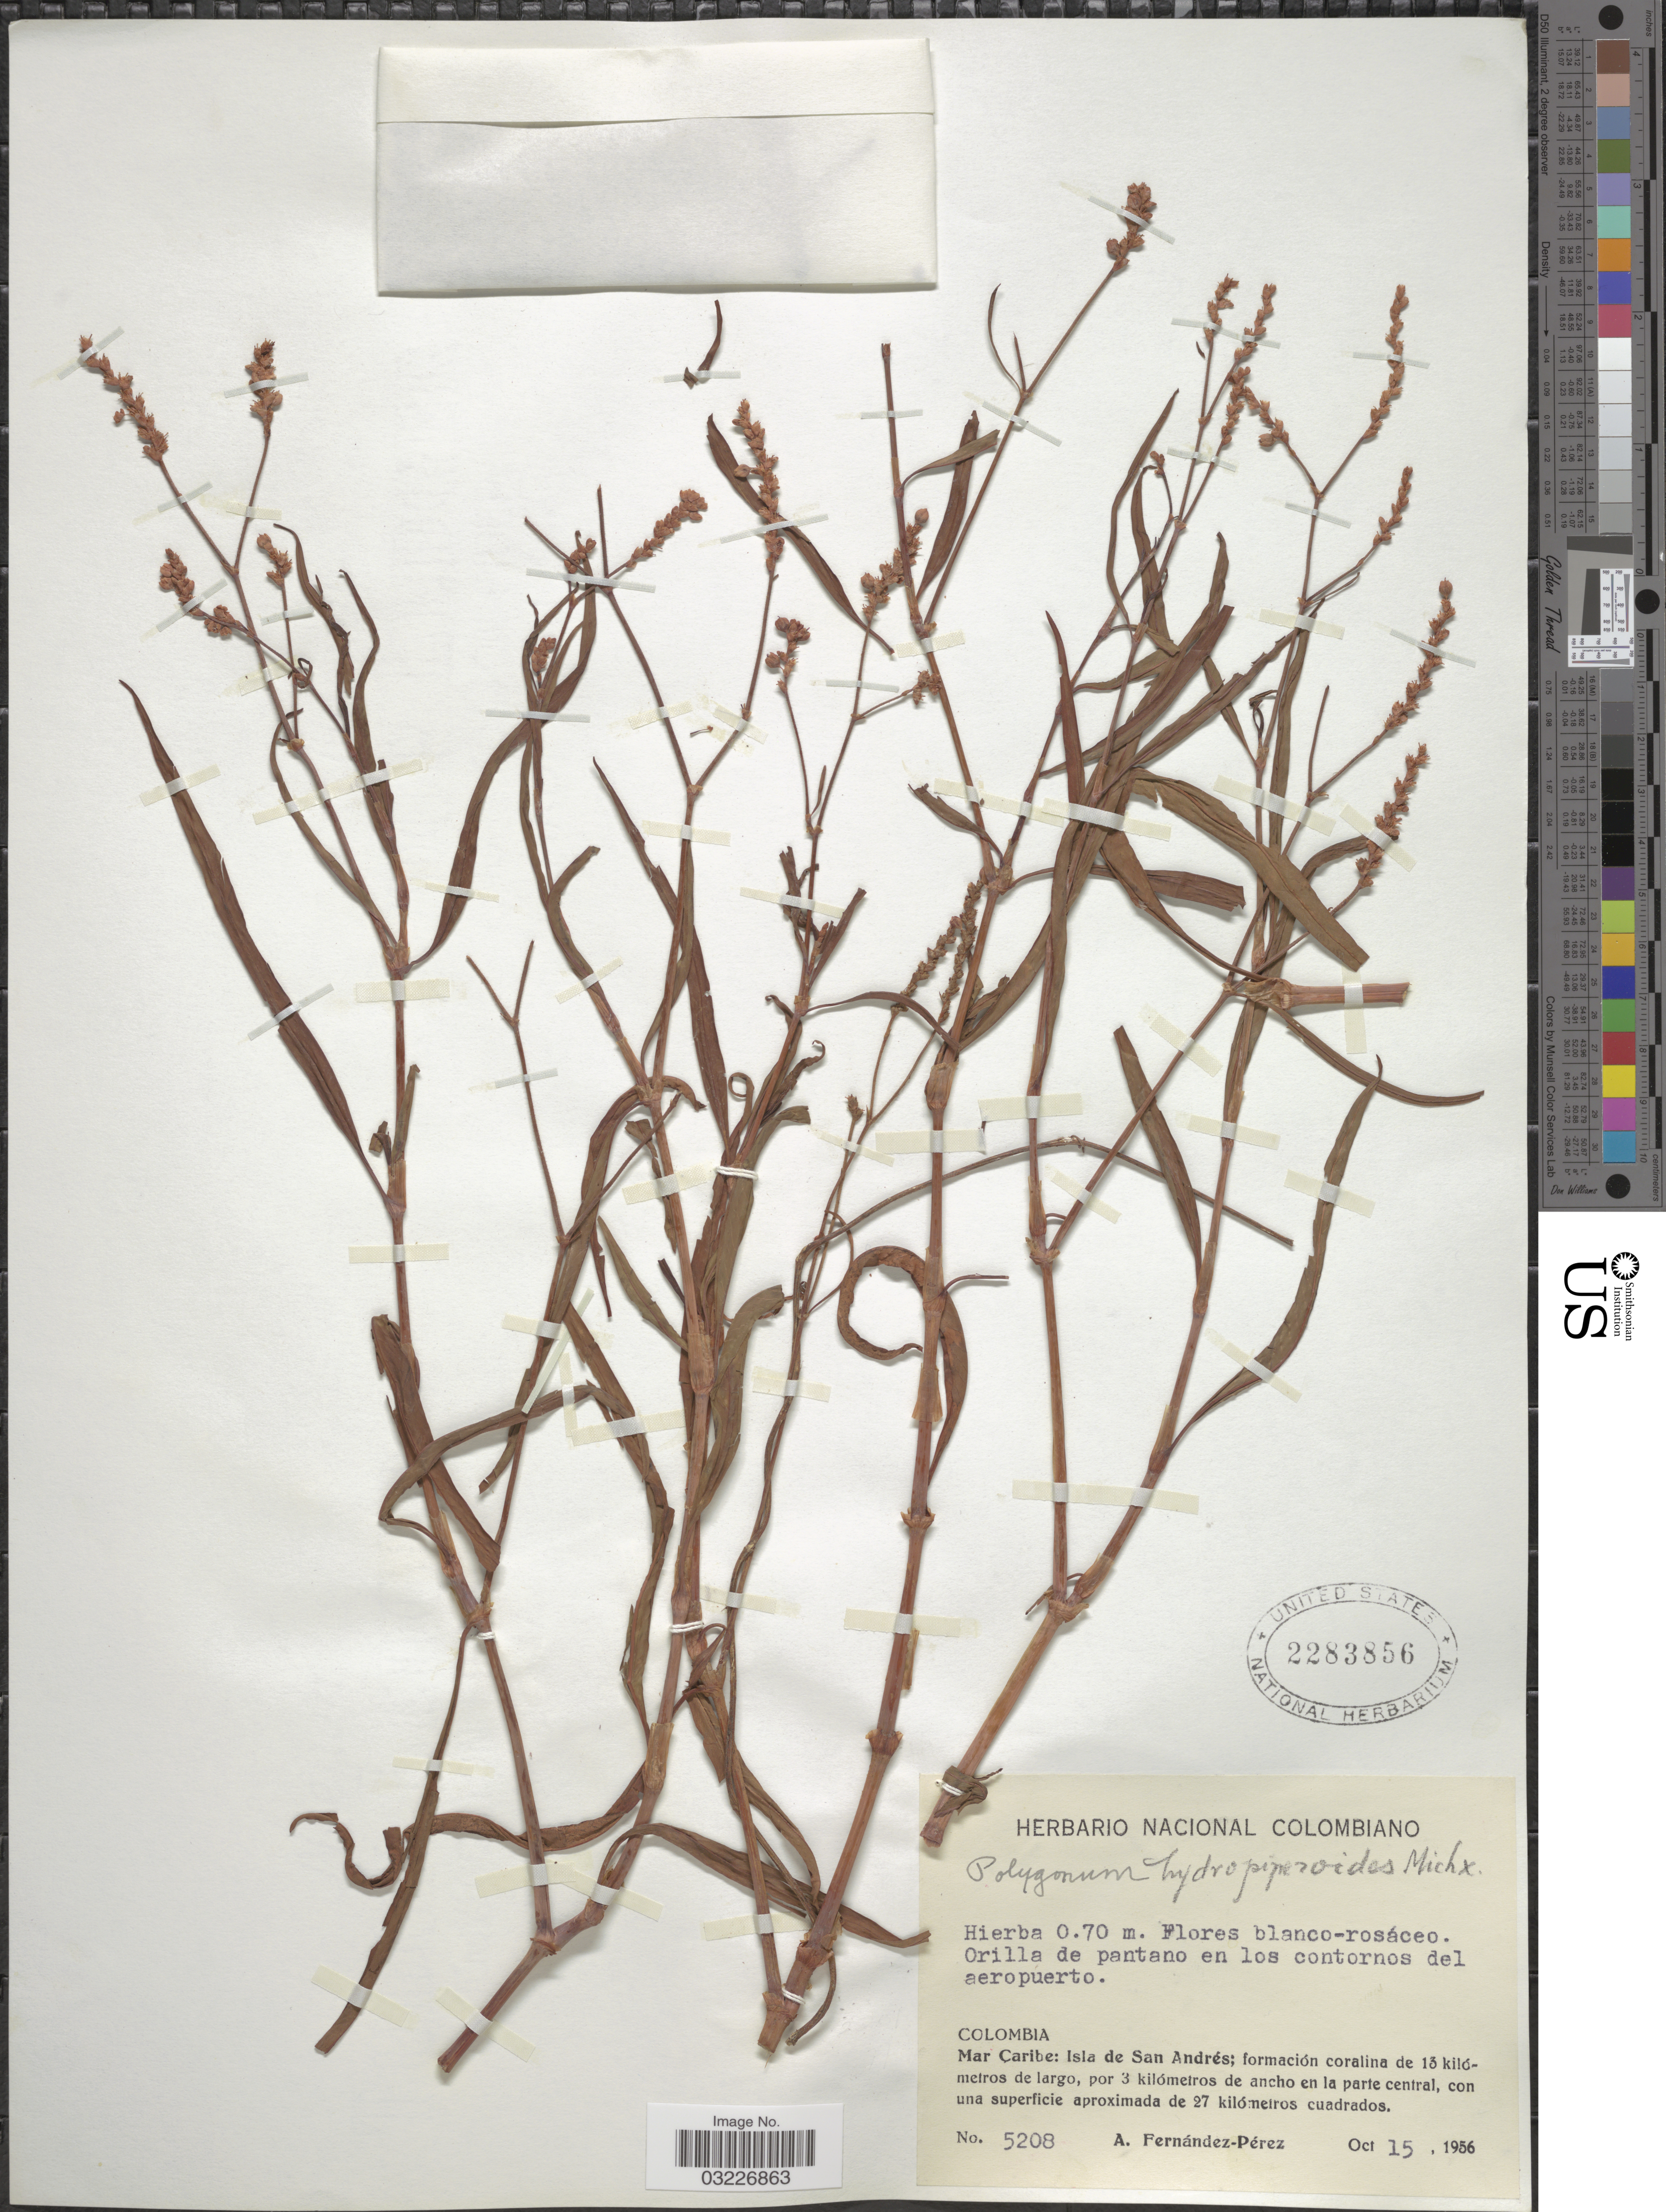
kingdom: Plantae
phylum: Tracheophyta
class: Magnoliopsida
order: Caryophyllales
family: Polygonaceae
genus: Persicaria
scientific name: Persicaria sp.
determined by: Atha, D. E.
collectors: A. Fernández-Pérez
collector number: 5208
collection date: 1956-10-15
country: Colombia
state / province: San Andres y Providencia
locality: Mar Caribe: Isla de San Andrés; formacion coralina de 13 kilómetros de largo, por 3 kilómetros de ancho en la parte central, con una superficie aproximada de 27 kilómetros cuadrados.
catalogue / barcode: US 2283856